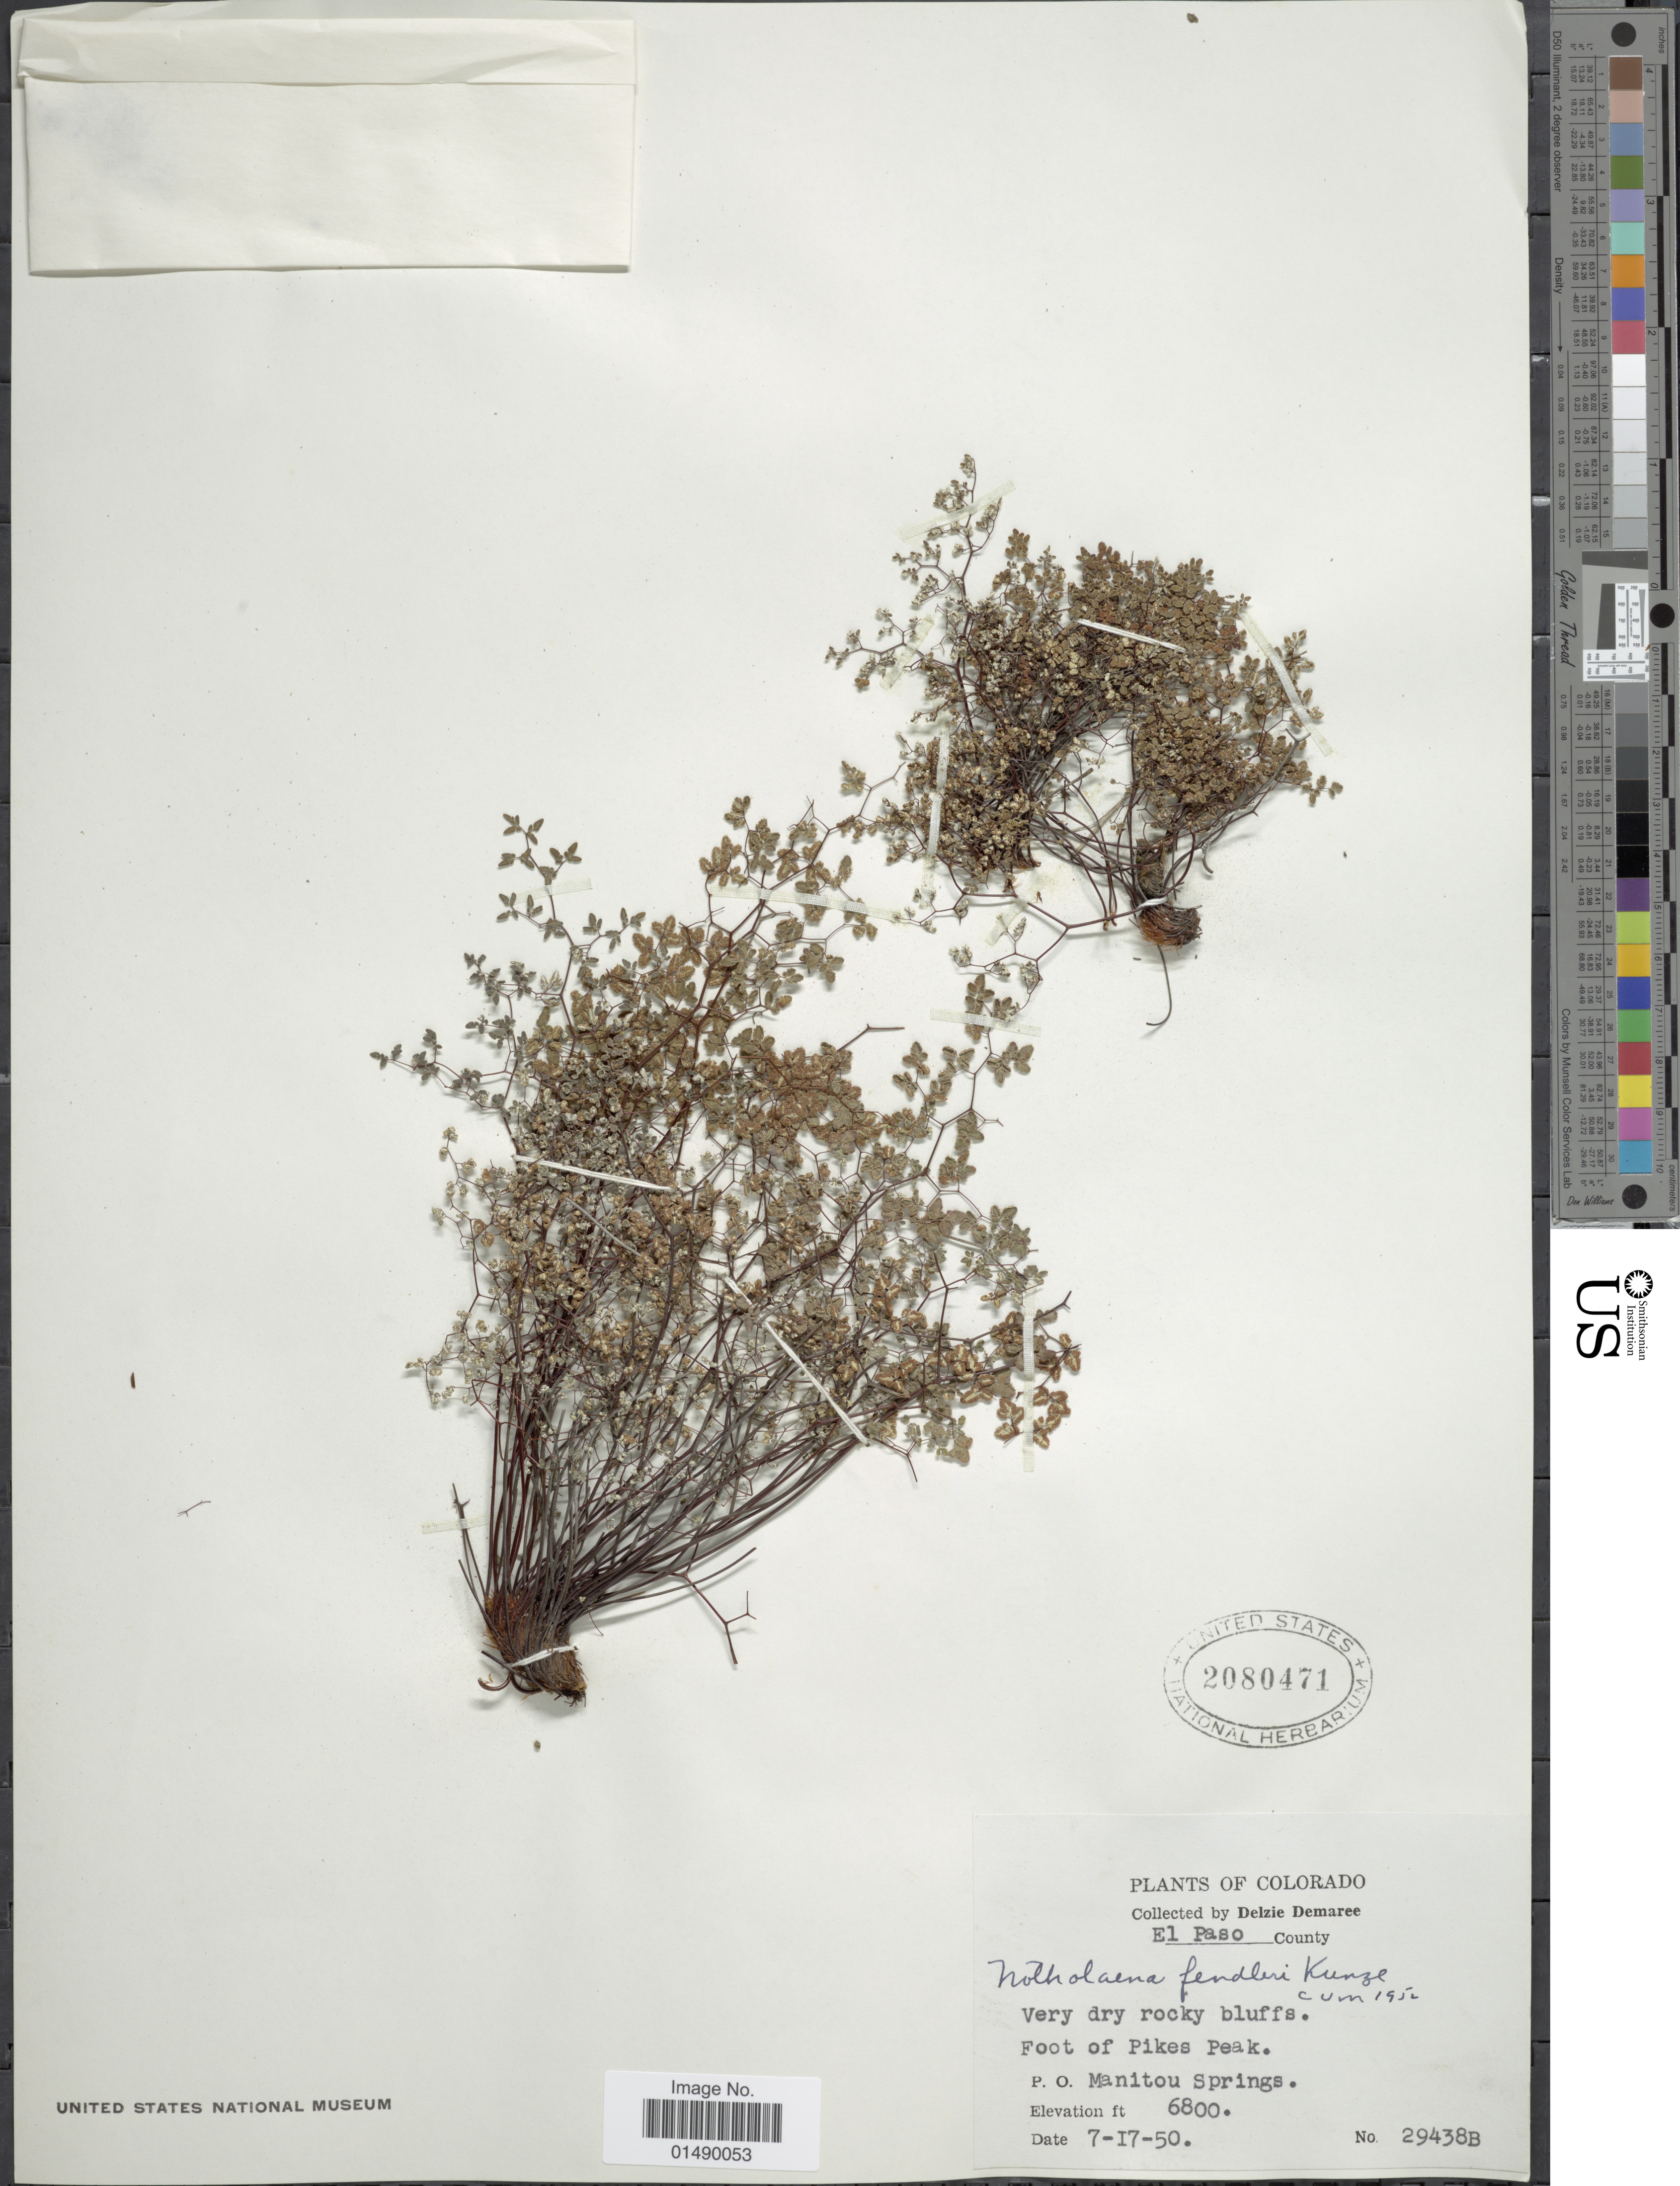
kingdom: Plantae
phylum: Tracheophyta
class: Polypodiopsida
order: Polypodiales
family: Pteridaceae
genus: Argyrochosma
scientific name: Argyrochosma fendleri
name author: (Kunze) Windham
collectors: D. Demaree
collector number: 29438B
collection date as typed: Transcribed d/m/y: 17/7/50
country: United States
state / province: Colorado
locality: Colorado, El Paso County, Foot of Pikes peak, P.O. Manitou Springs.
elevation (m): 2073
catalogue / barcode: US 2080471